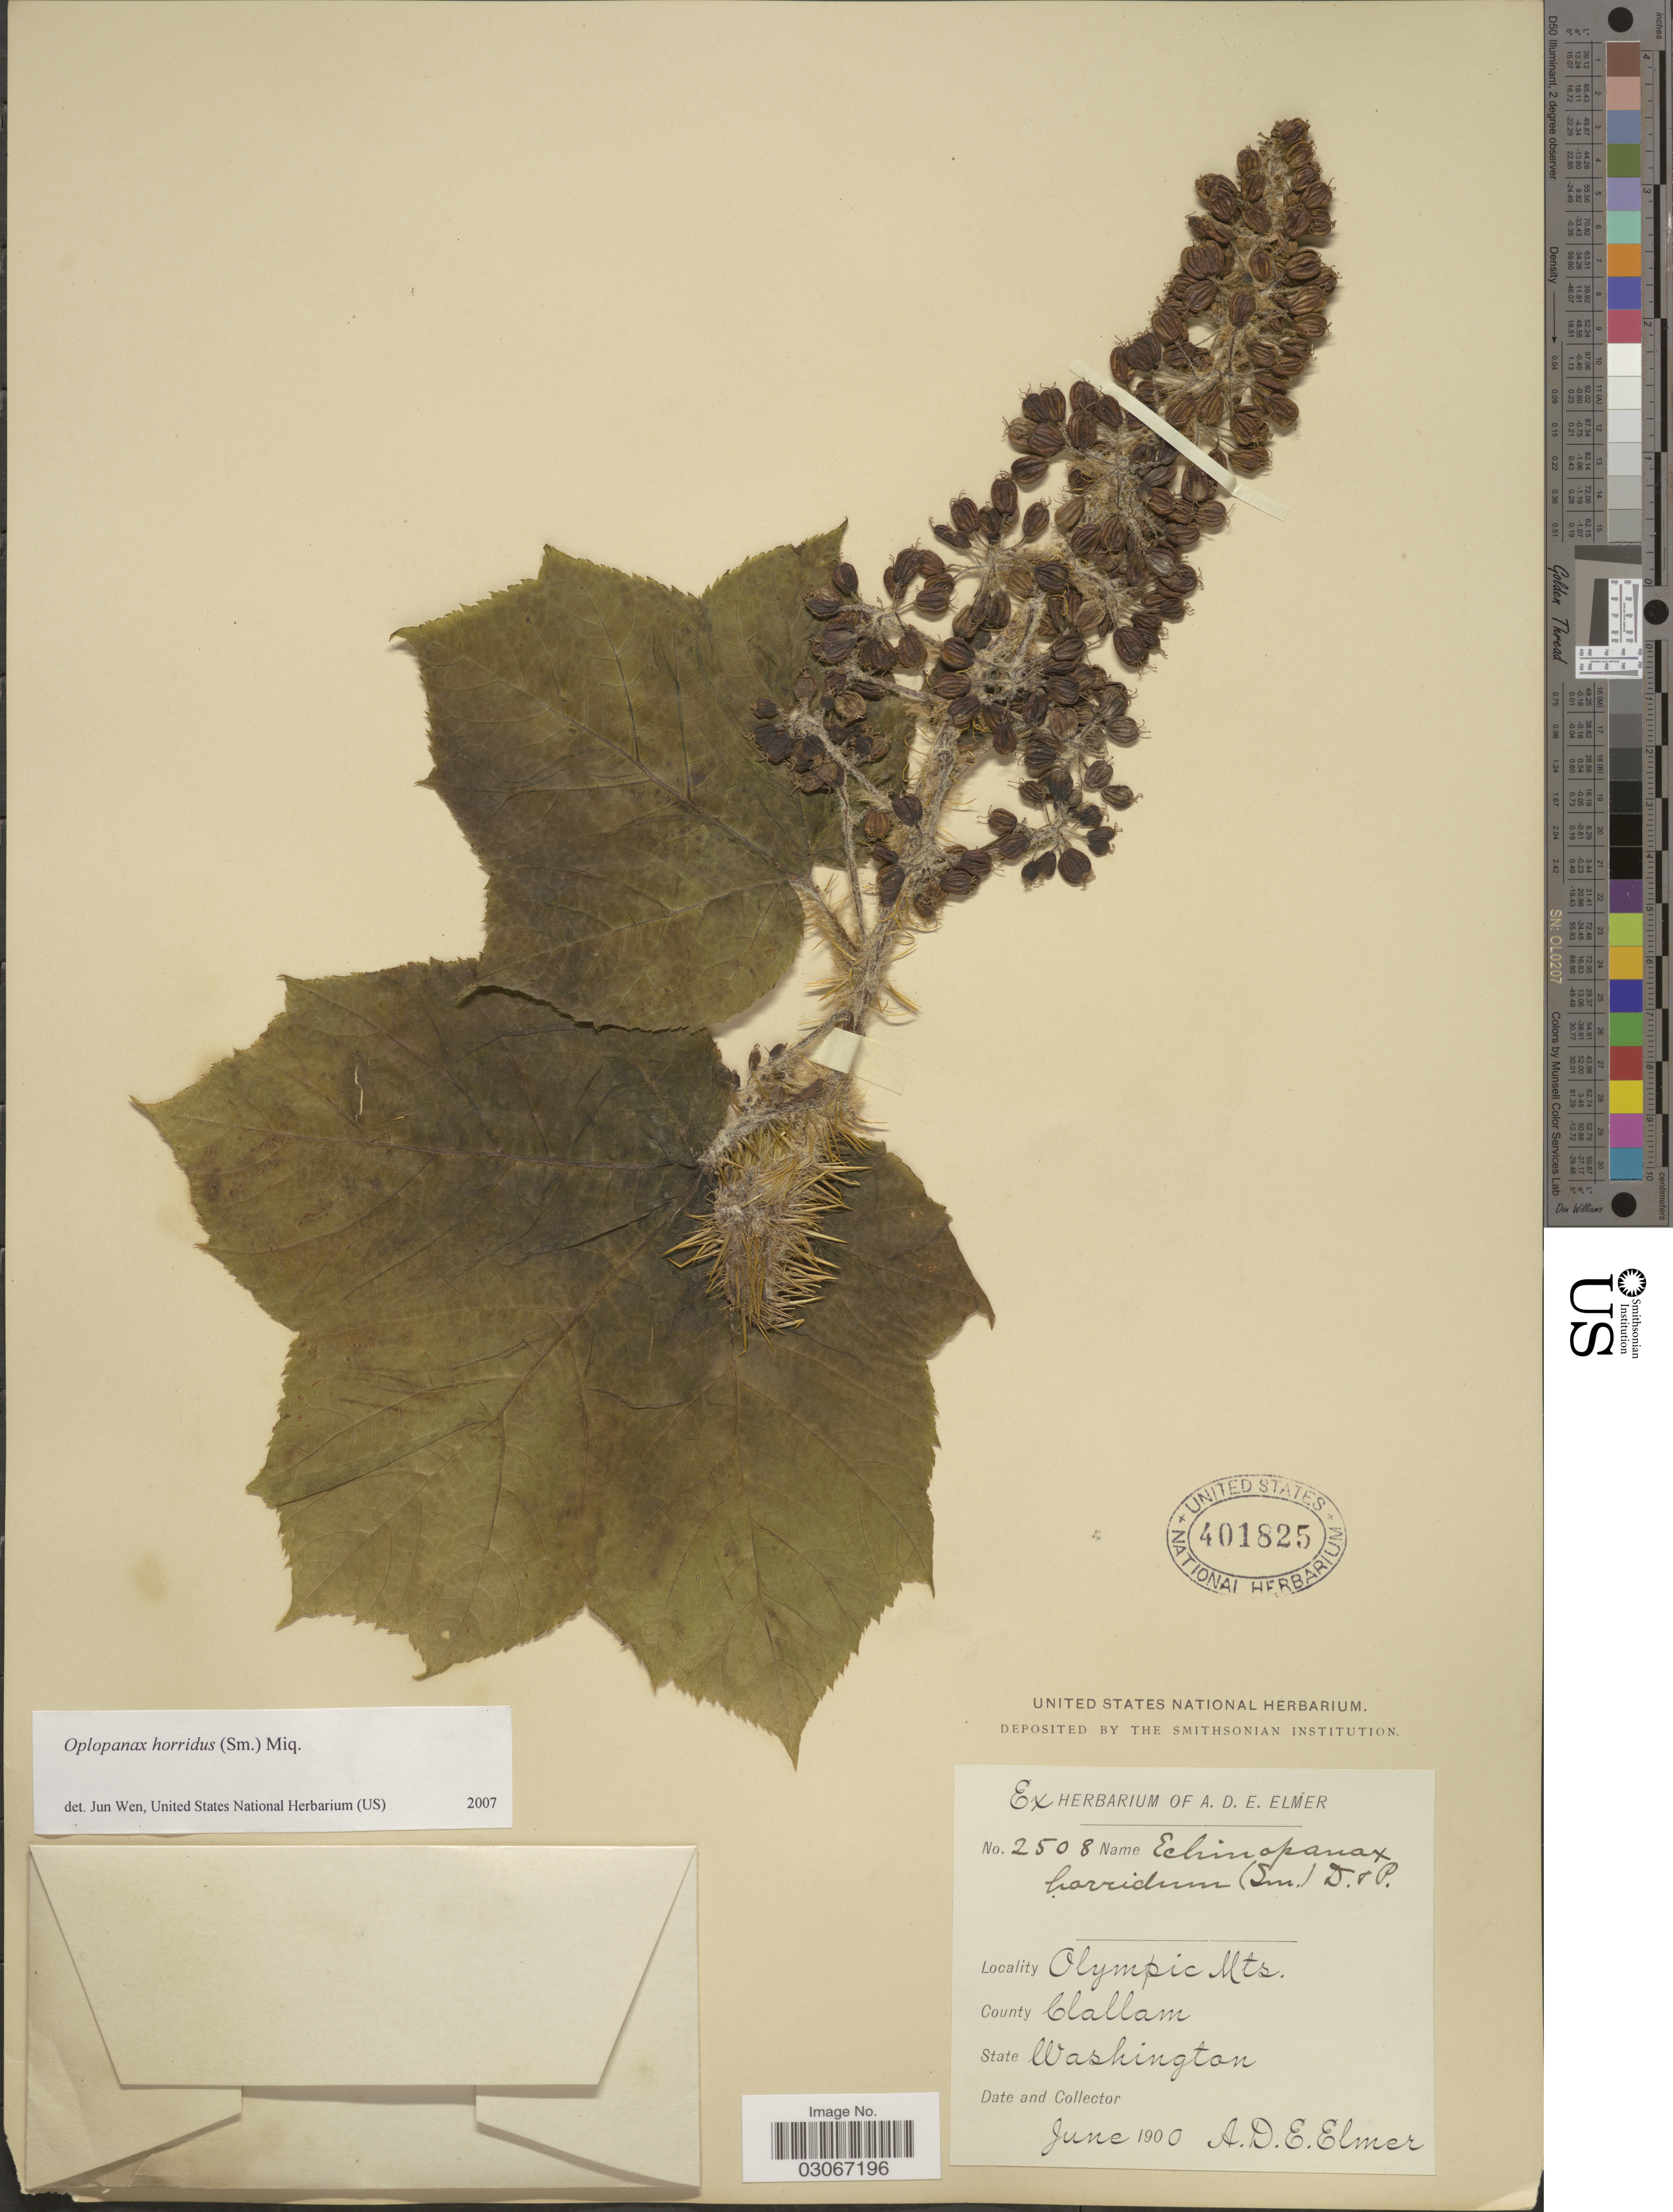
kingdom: Plantae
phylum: Tracheophyta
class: Magnoliopsida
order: Apiales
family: Apiaceae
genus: Opopanax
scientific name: Opopanax horridus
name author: Miq. ex Dippel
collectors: A. D. E. Elmer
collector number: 2508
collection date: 1900-06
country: United States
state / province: Washington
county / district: Clallam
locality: Olympic Mts. County Clallam. State Washington.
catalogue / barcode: US 401825